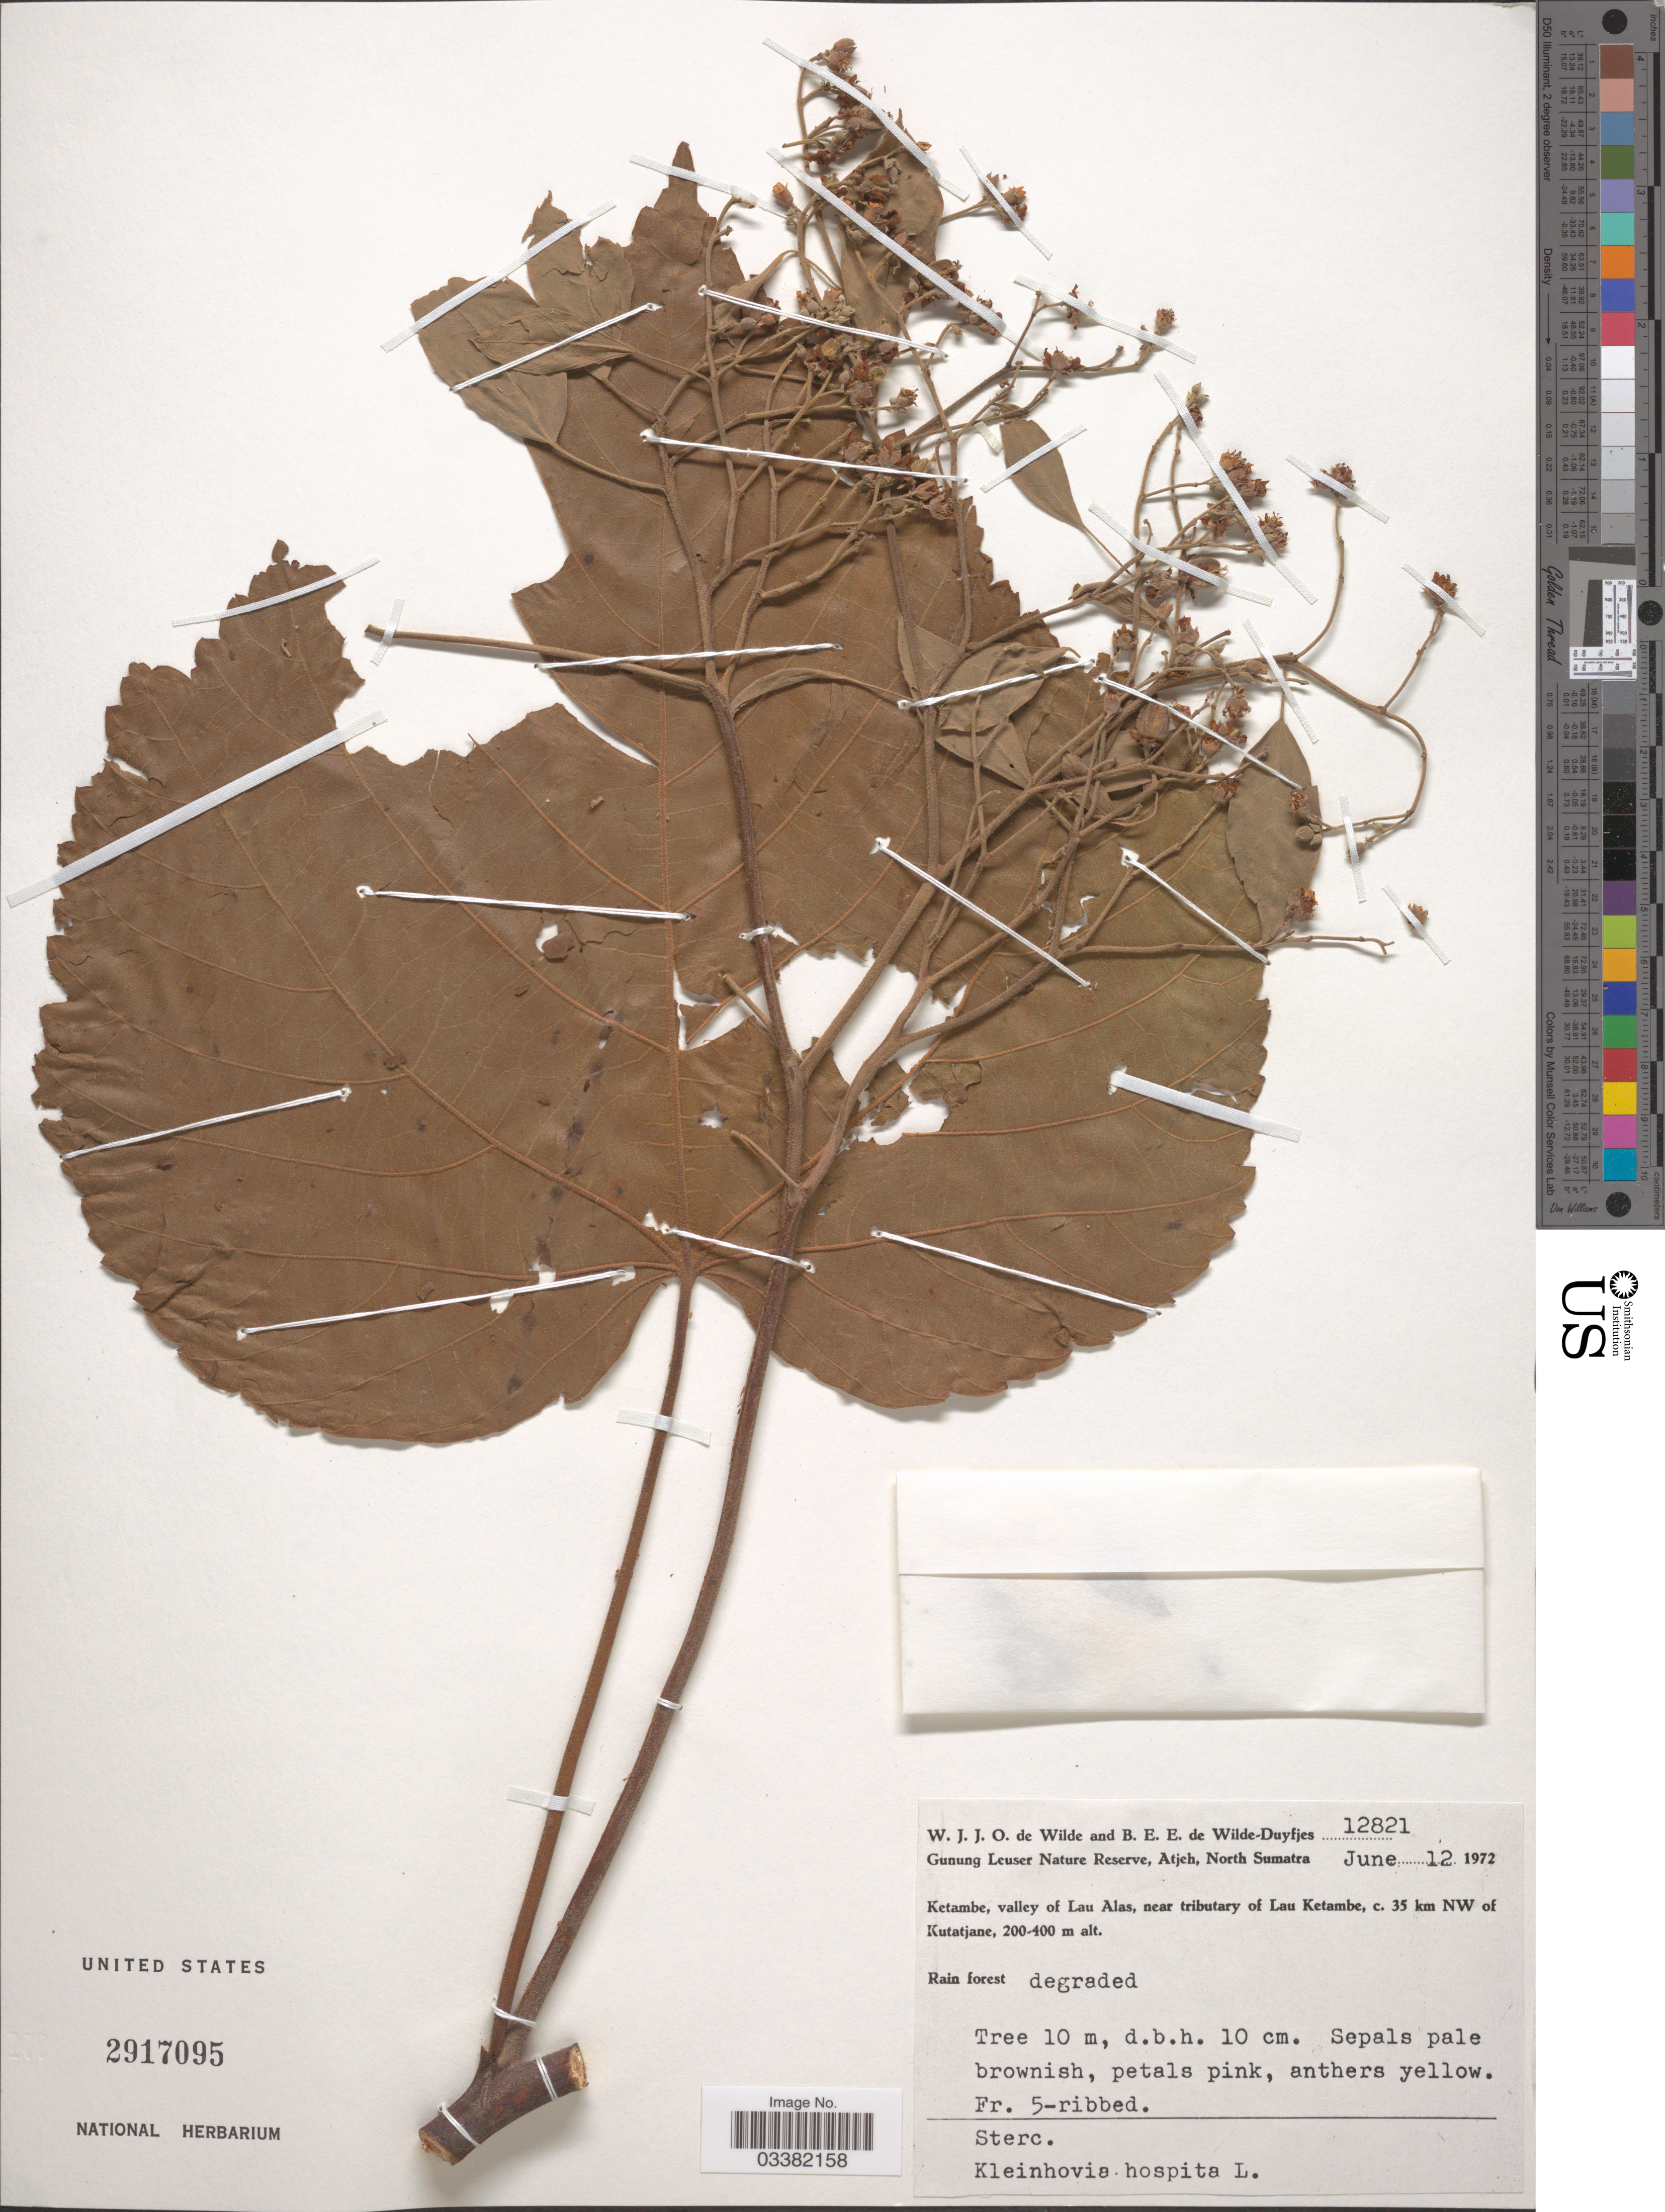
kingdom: Plantae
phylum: Tracheophyta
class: Magnoliopsida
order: Malvales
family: Malvaceae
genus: Kleinhovia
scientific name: Kleinhovia hospita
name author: L.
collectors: W. J. de Wilde & B. E. de Wilde-Duyfjes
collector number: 12821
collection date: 1972-06-12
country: Indonesia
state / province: Sumatra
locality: Gunung Leuser Nature Reserve, Atjeh, North Sumatra. Ketambe, valley of Lau Alas, near tributary of Lau Ketambe, c. 35 km NW of Kutatjane.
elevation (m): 200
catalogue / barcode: US 2917095